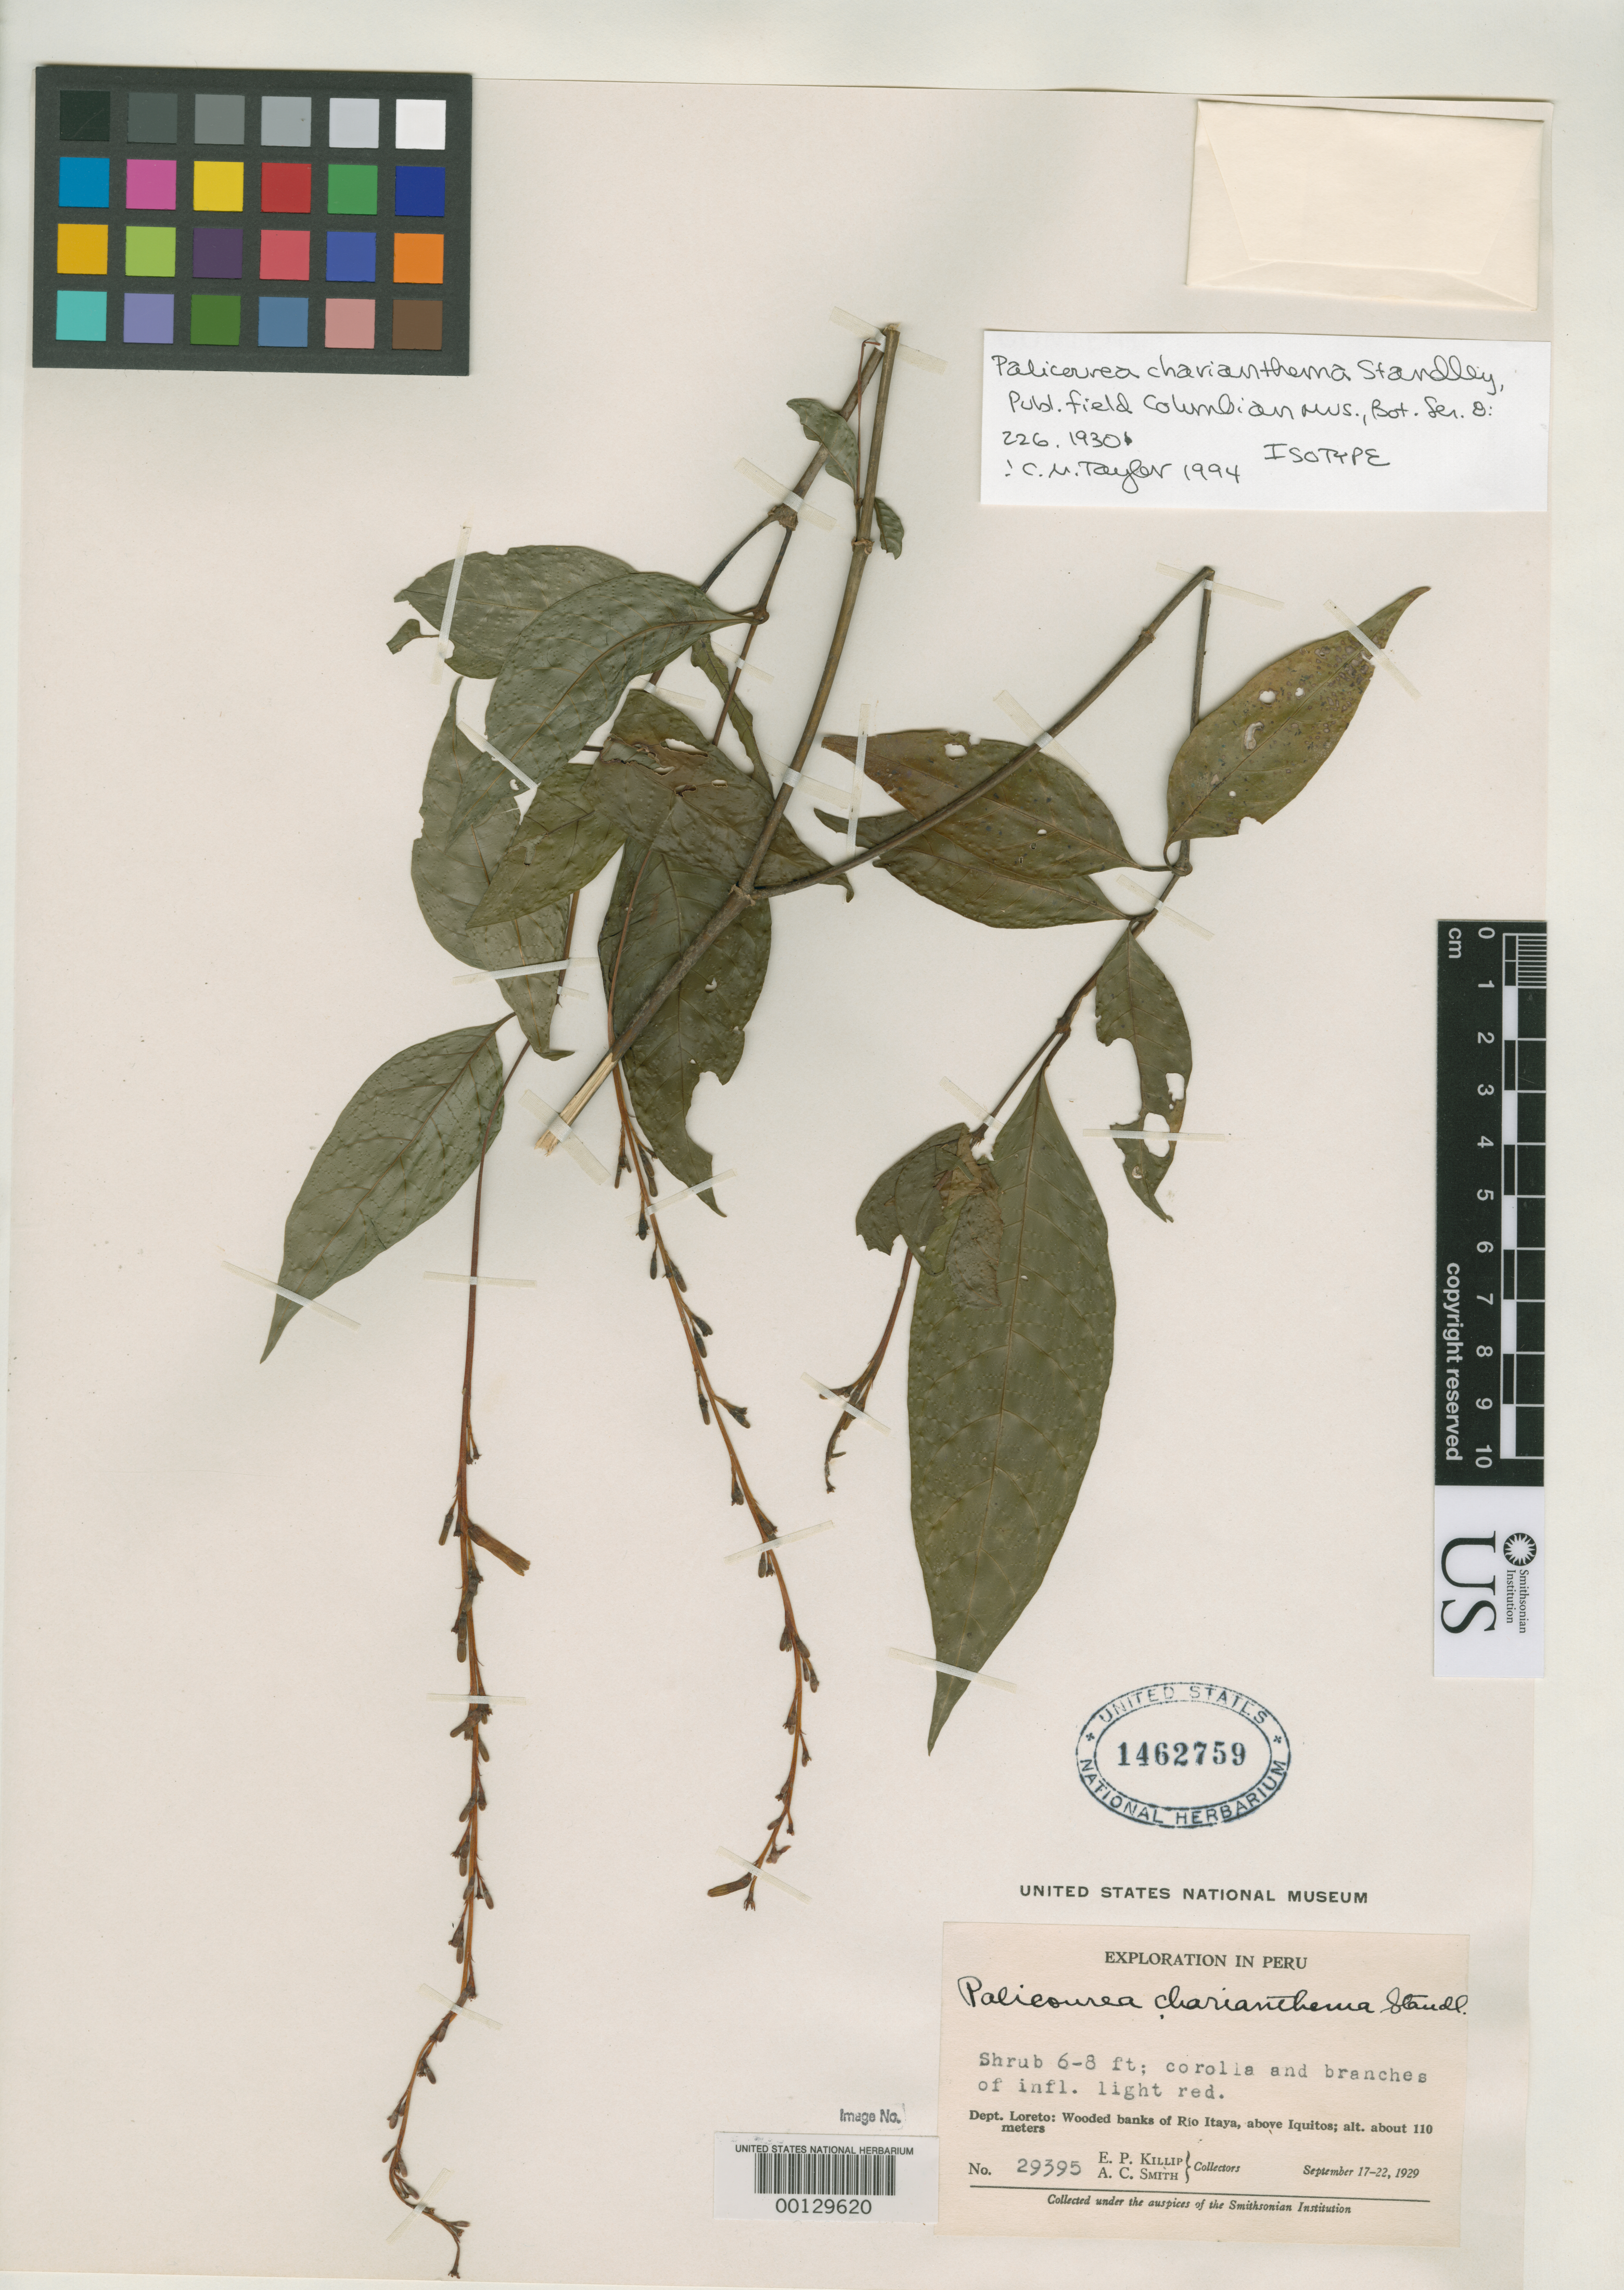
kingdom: Plantae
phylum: Tracheophyta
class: Magnoliopsida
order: Gentianales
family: Rubiaceae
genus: Palicourea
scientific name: Palicourea charianthema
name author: Standl.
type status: Isotype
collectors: E. P. Killip & A. C. Smith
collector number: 29395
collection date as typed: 17 Sep 1929 to 22 Sep 1929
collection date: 1929-09-17/1929-09-22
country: Peru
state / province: Loreto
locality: Banks of Rio Itaya, above Iquitos.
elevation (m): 110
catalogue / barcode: US 1462759